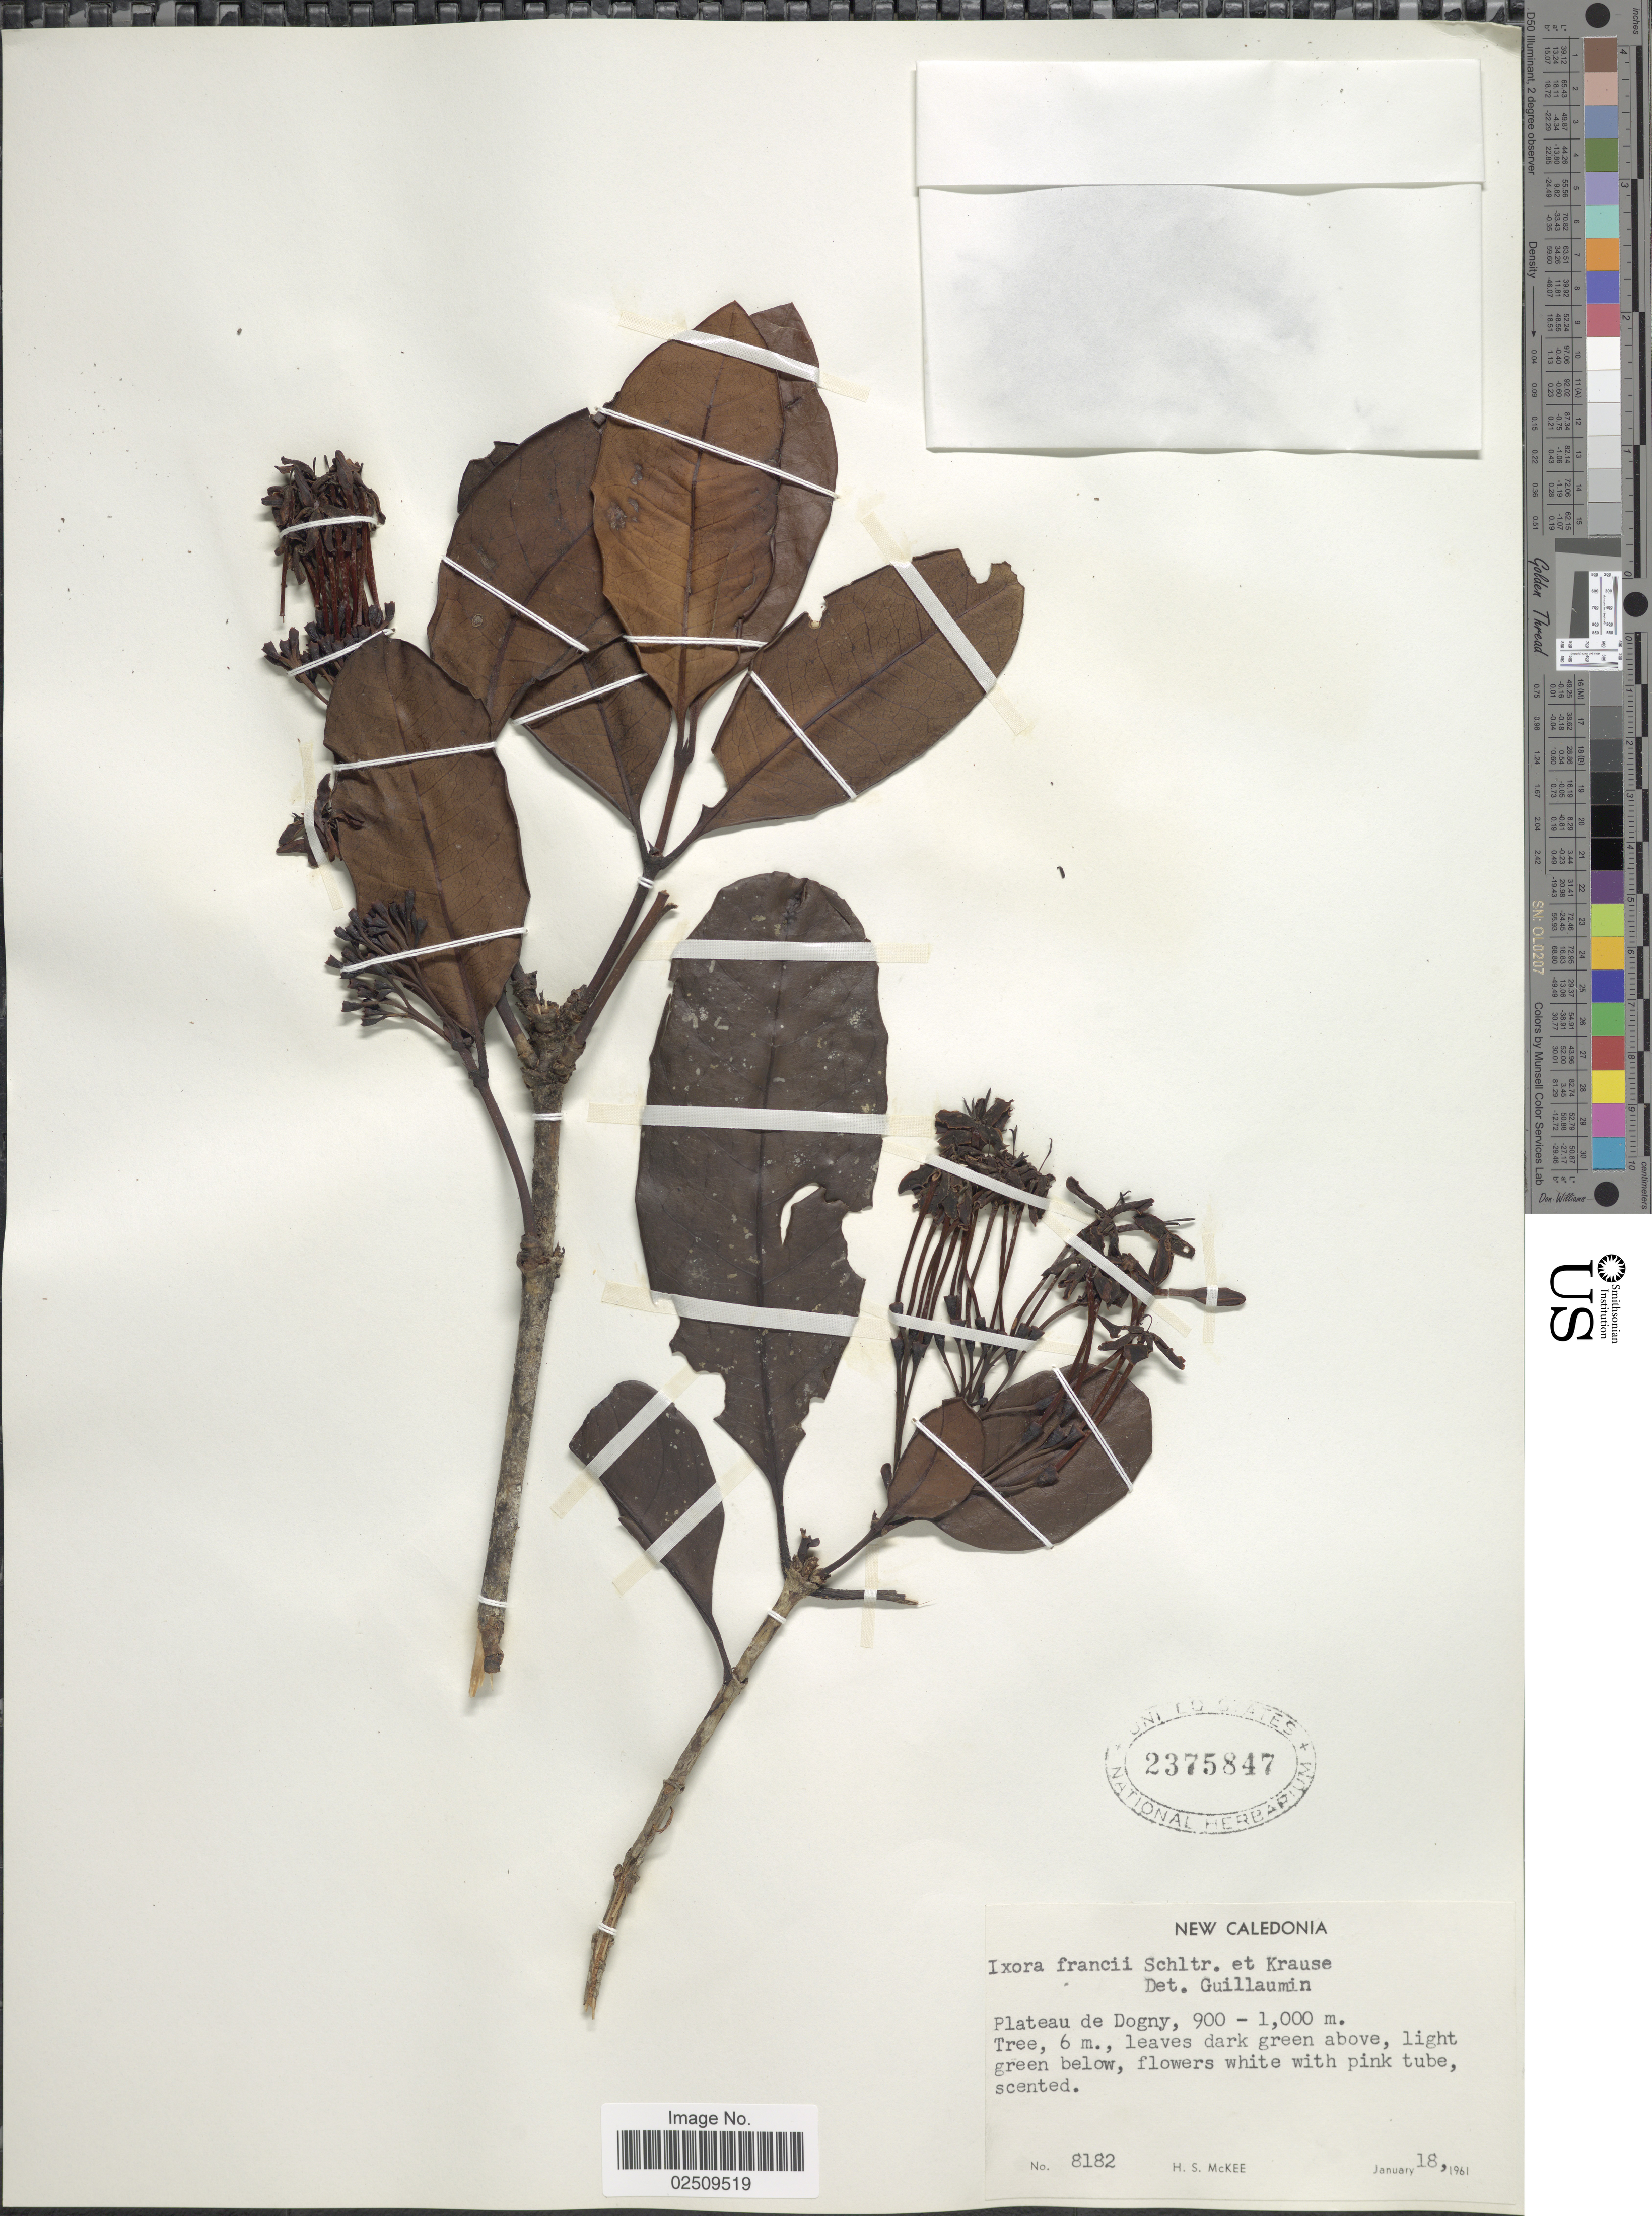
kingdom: Plantae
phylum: Tracheophyta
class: Magnoliopsida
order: Gentianales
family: Rubiaceae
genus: Ixora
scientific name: Ixora francii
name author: Schltr. & K. Krause in Schltr.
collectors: H. S. McKee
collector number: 8182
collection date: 1961-01-18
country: New Caledonia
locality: Plateau de Dogny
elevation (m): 900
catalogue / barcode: US 2375847